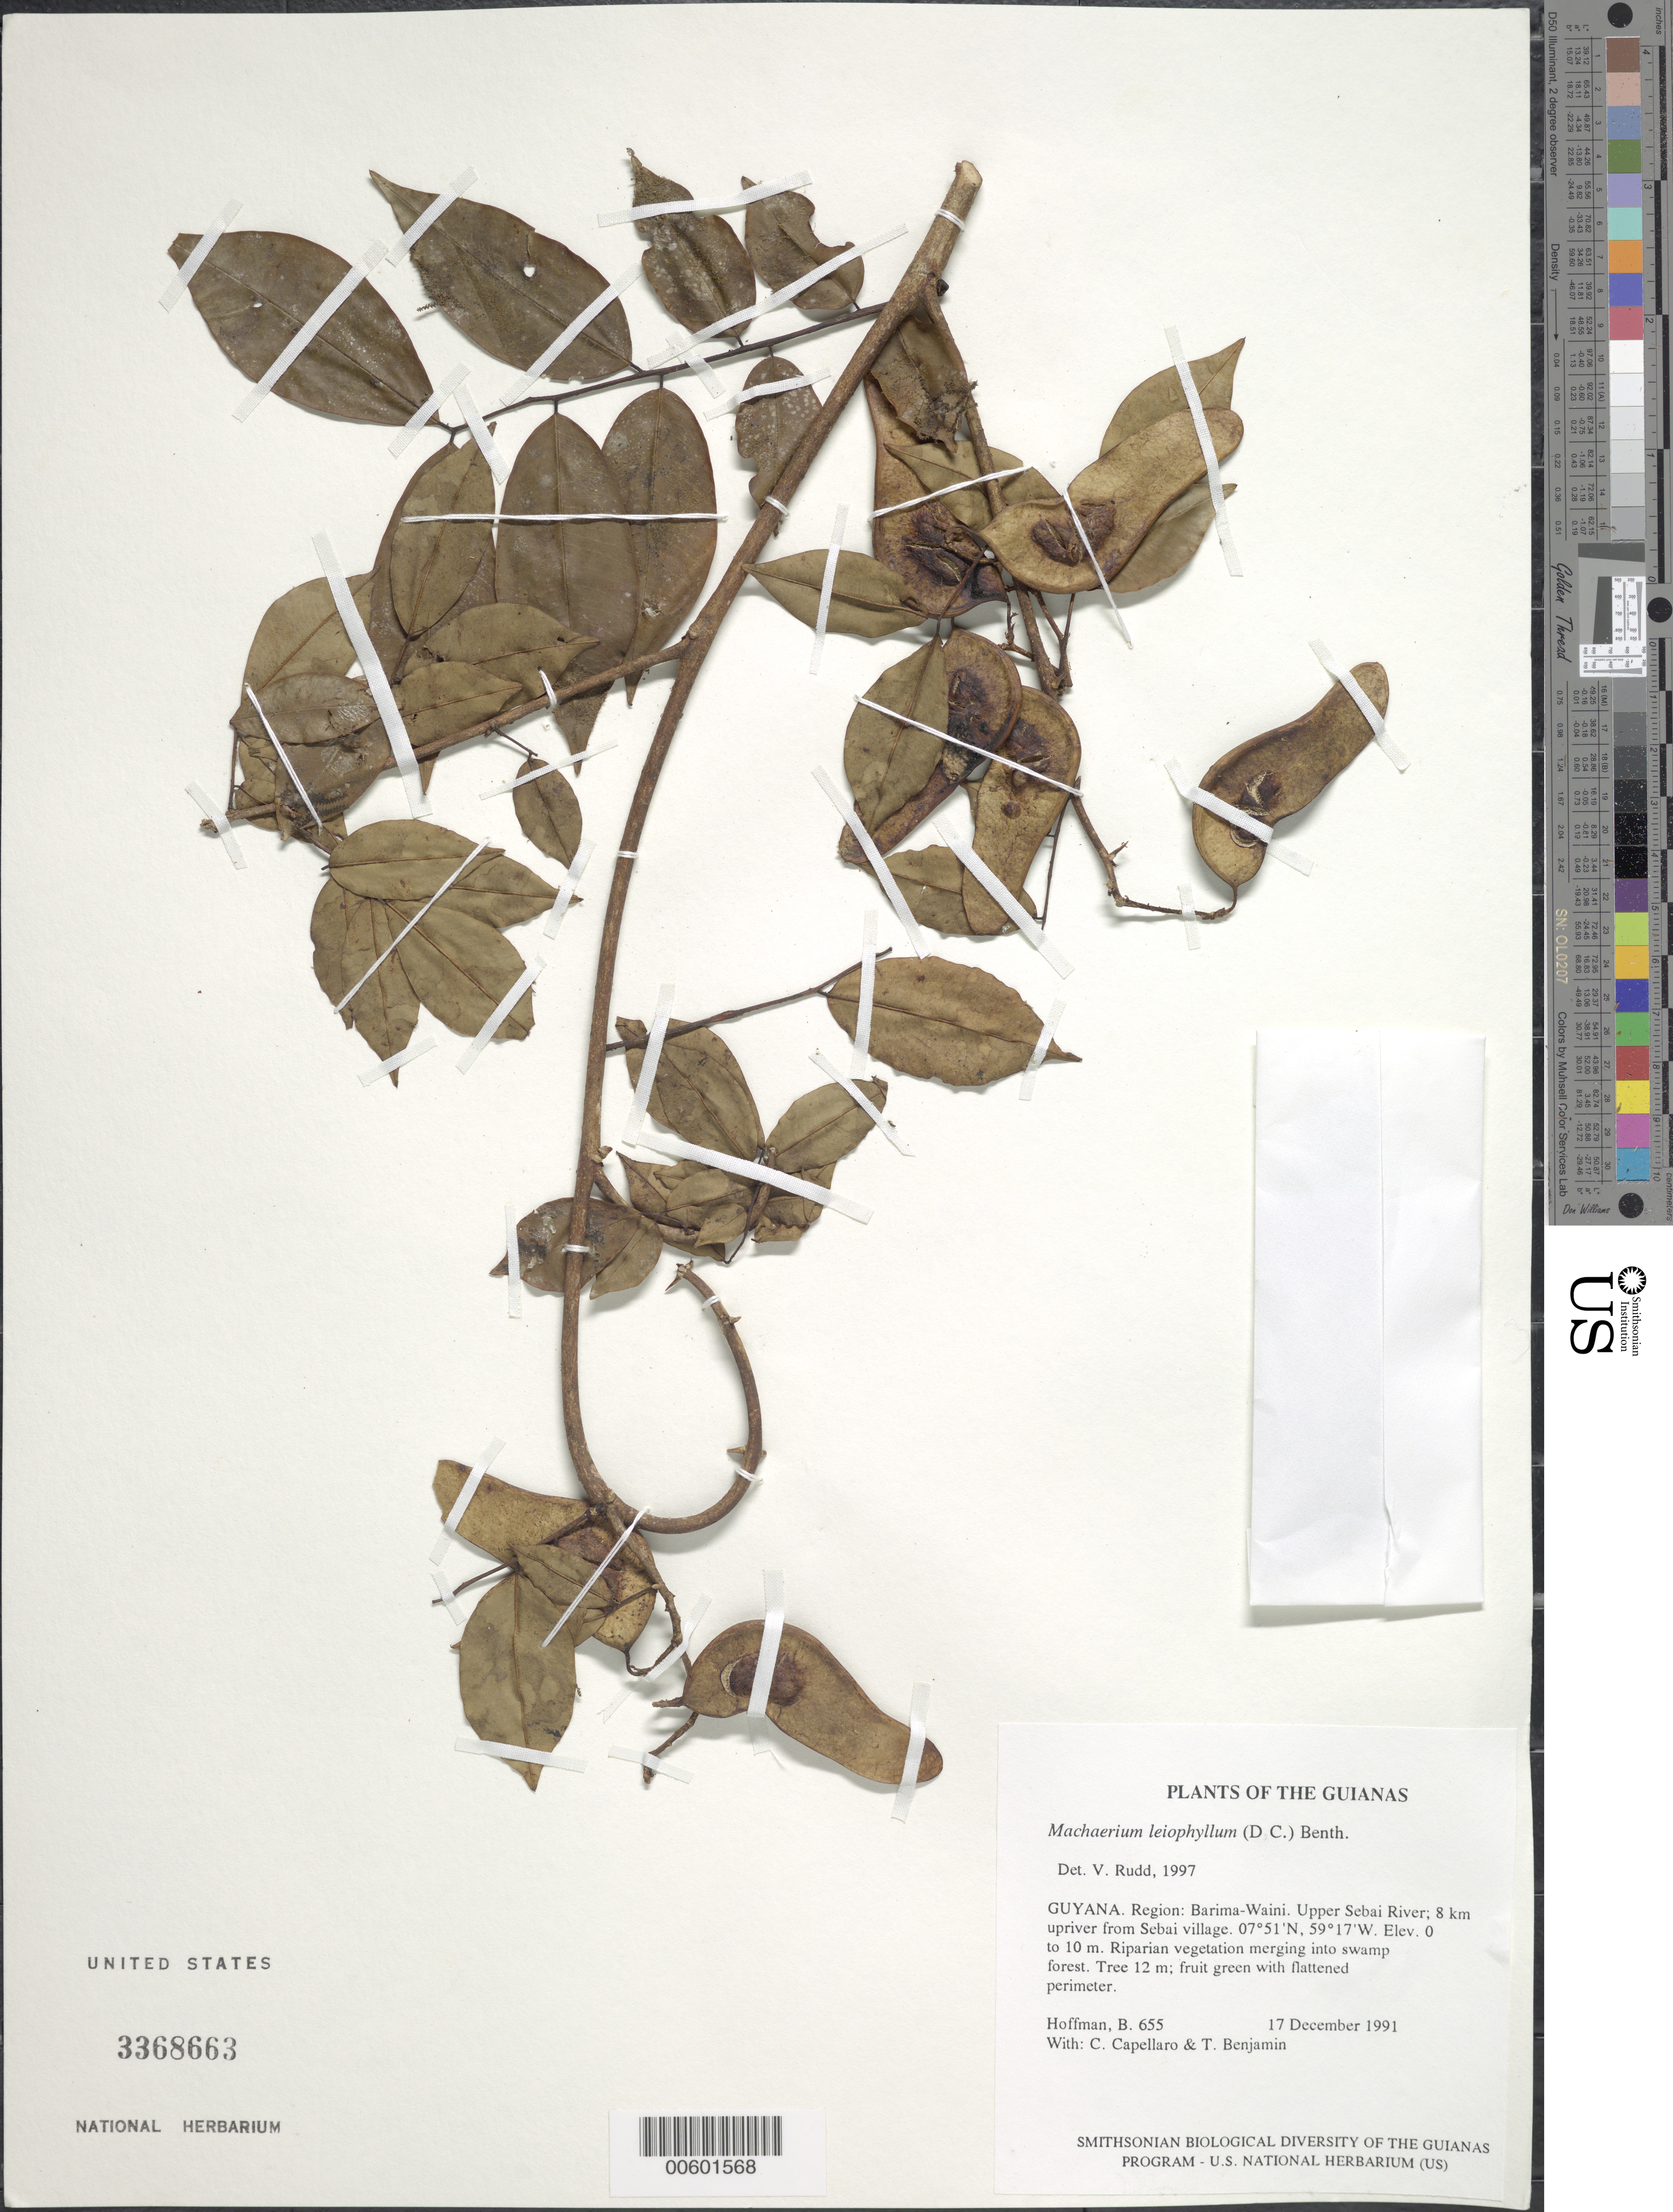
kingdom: Plantae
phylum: Tracheophyta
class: Magnoliopsida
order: Fabales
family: Fabaceae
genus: Machaerium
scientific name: Machaerium leiophyllum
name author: (DC.) Benth.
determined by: Rudd, V. E.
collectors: B. Hoffman, C. Capellaro & T. Benjamin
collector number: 655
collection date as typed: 17 December 1991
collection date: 1991-12-17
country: Guyana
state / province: Barima-Waini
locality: Upper Sebai River; 8 km upriver from Sebai Village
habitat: Riparian vegetation merging into swamp forest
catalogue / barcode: US 3368663